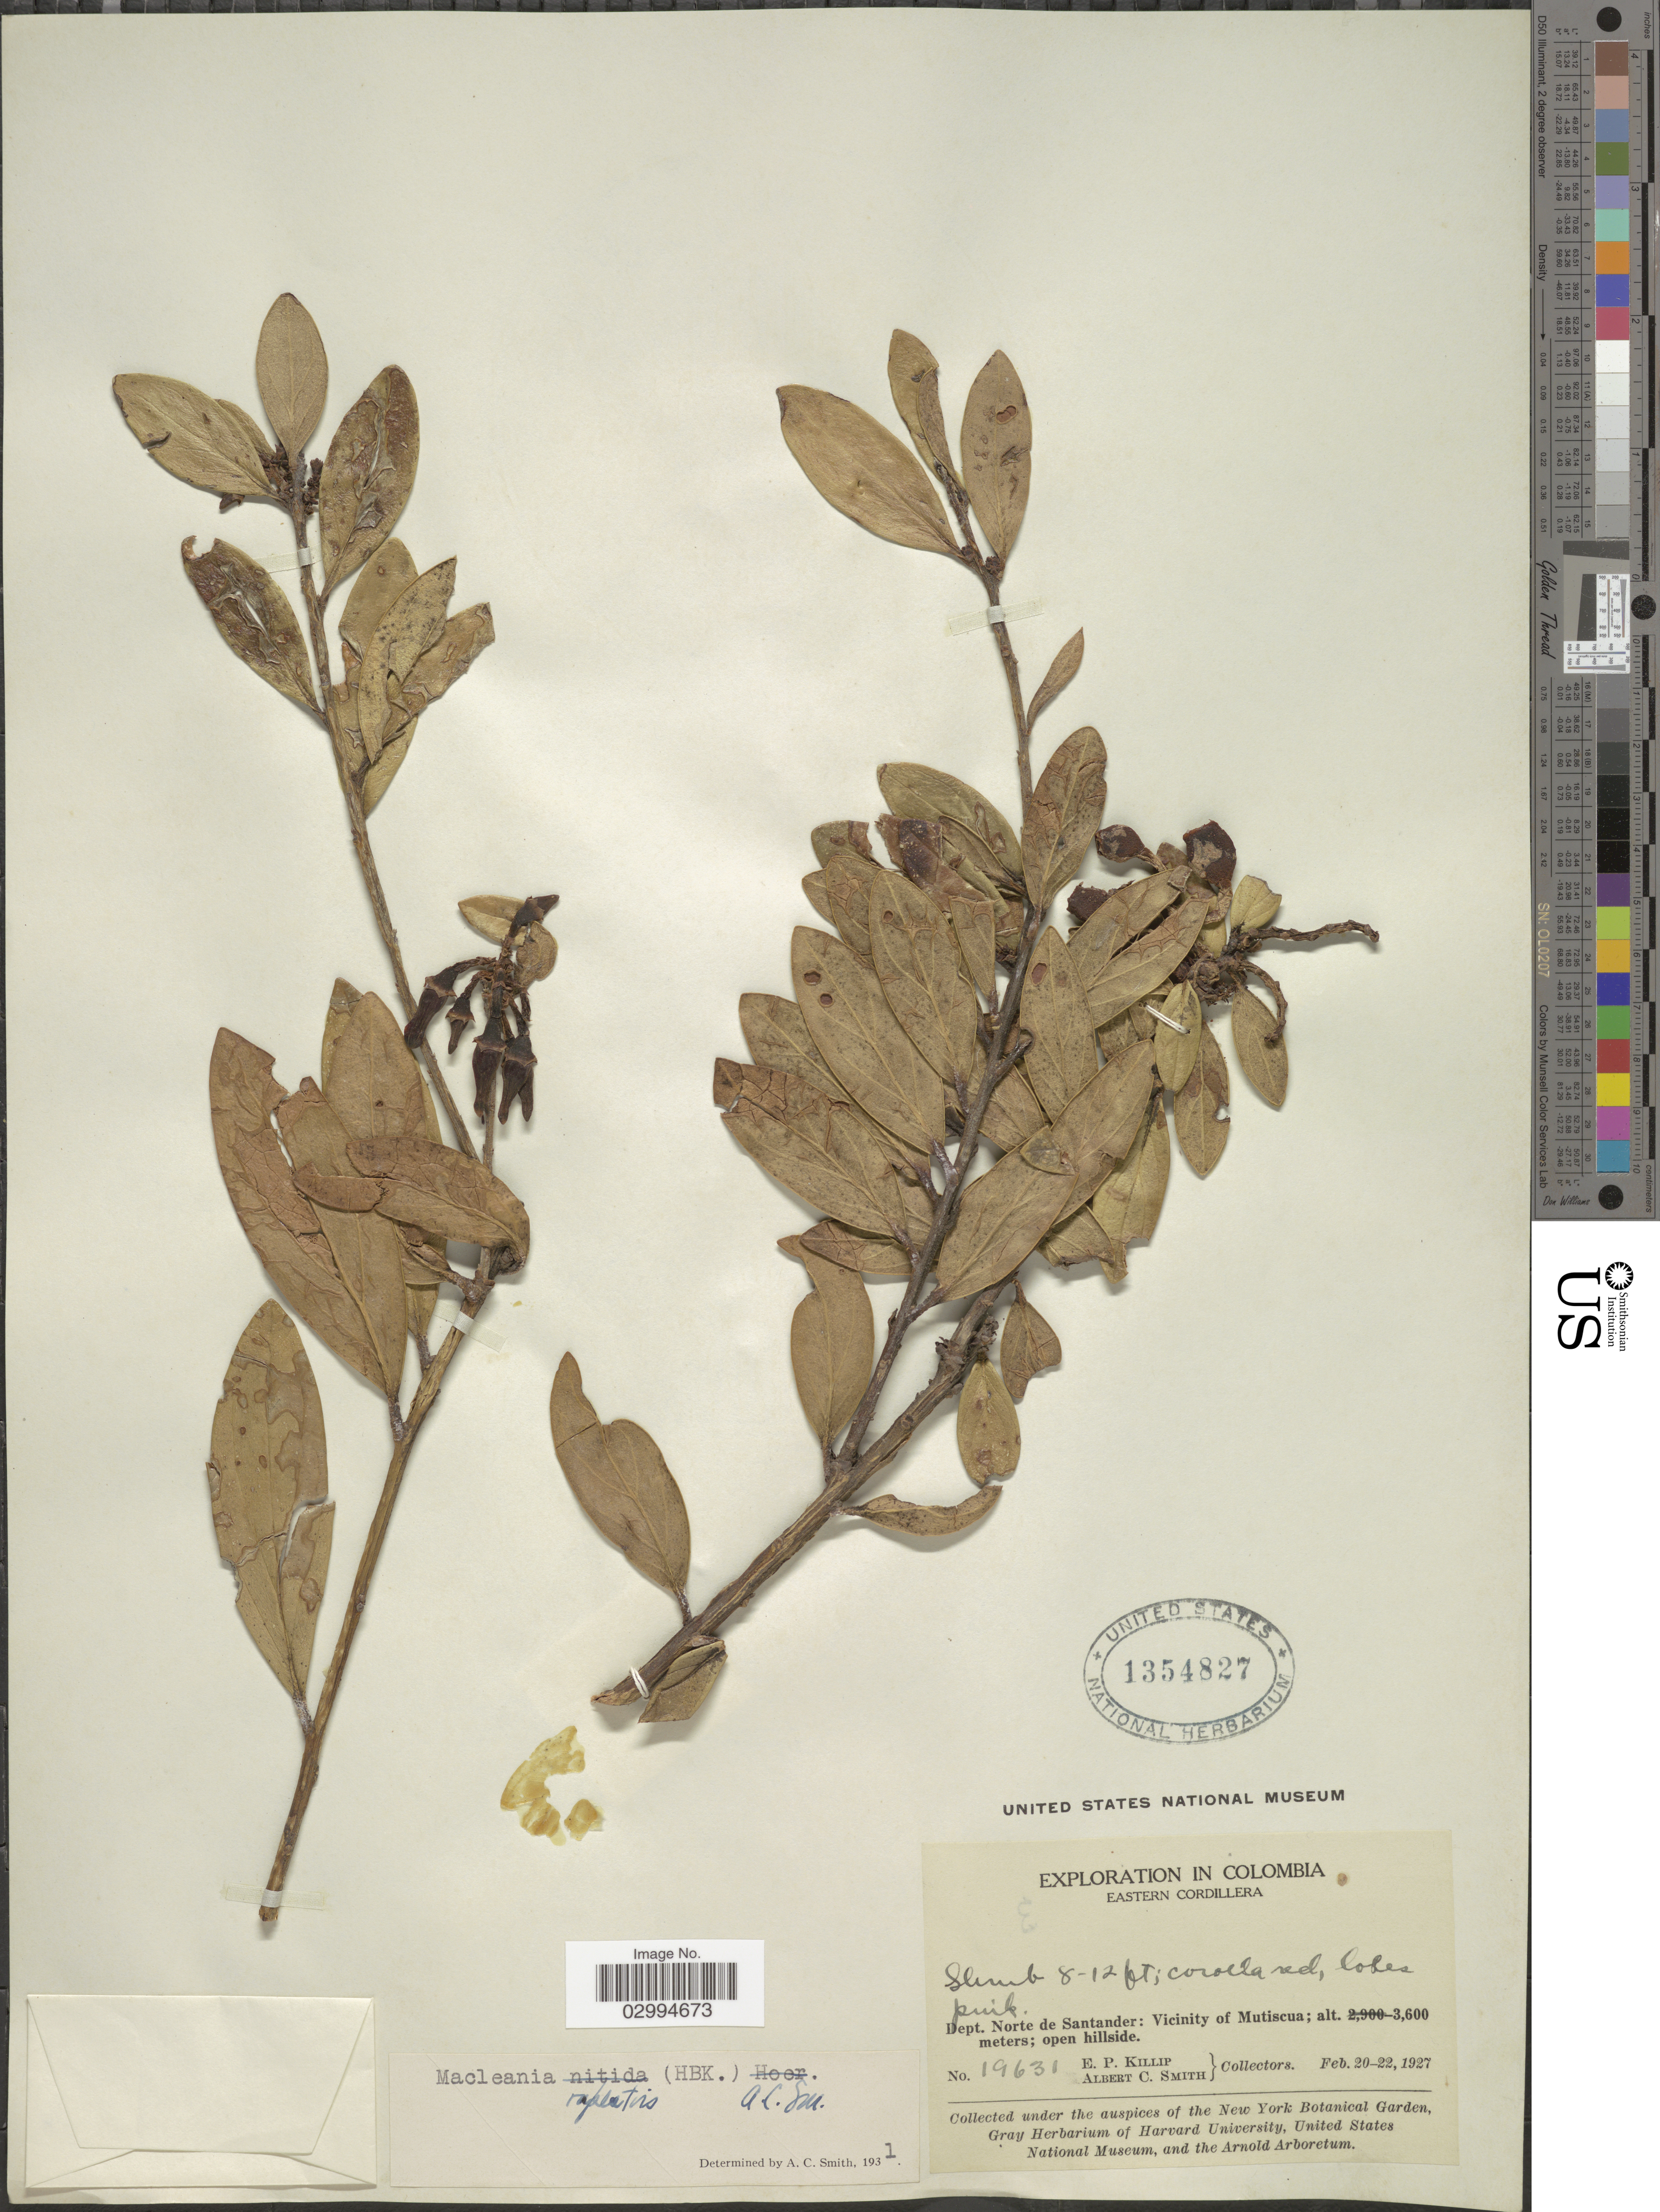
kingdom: Plantae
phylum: Tracheophyta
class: Magnoliopsida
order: Ericales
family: Ericaceae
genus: Macleania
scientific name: Macleania rupestris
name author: (Kunth) A.C. Sm.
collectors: E. P. Killip & A. C. Smith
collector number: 19631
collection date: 1927-02-20/1927-02-22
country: Colombia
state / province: Norte de Santander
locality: Eastern Cordillera. Dept. Norte de Santander: Vicinity of Mutiscua.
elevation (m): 3600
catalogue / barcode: US 1354827